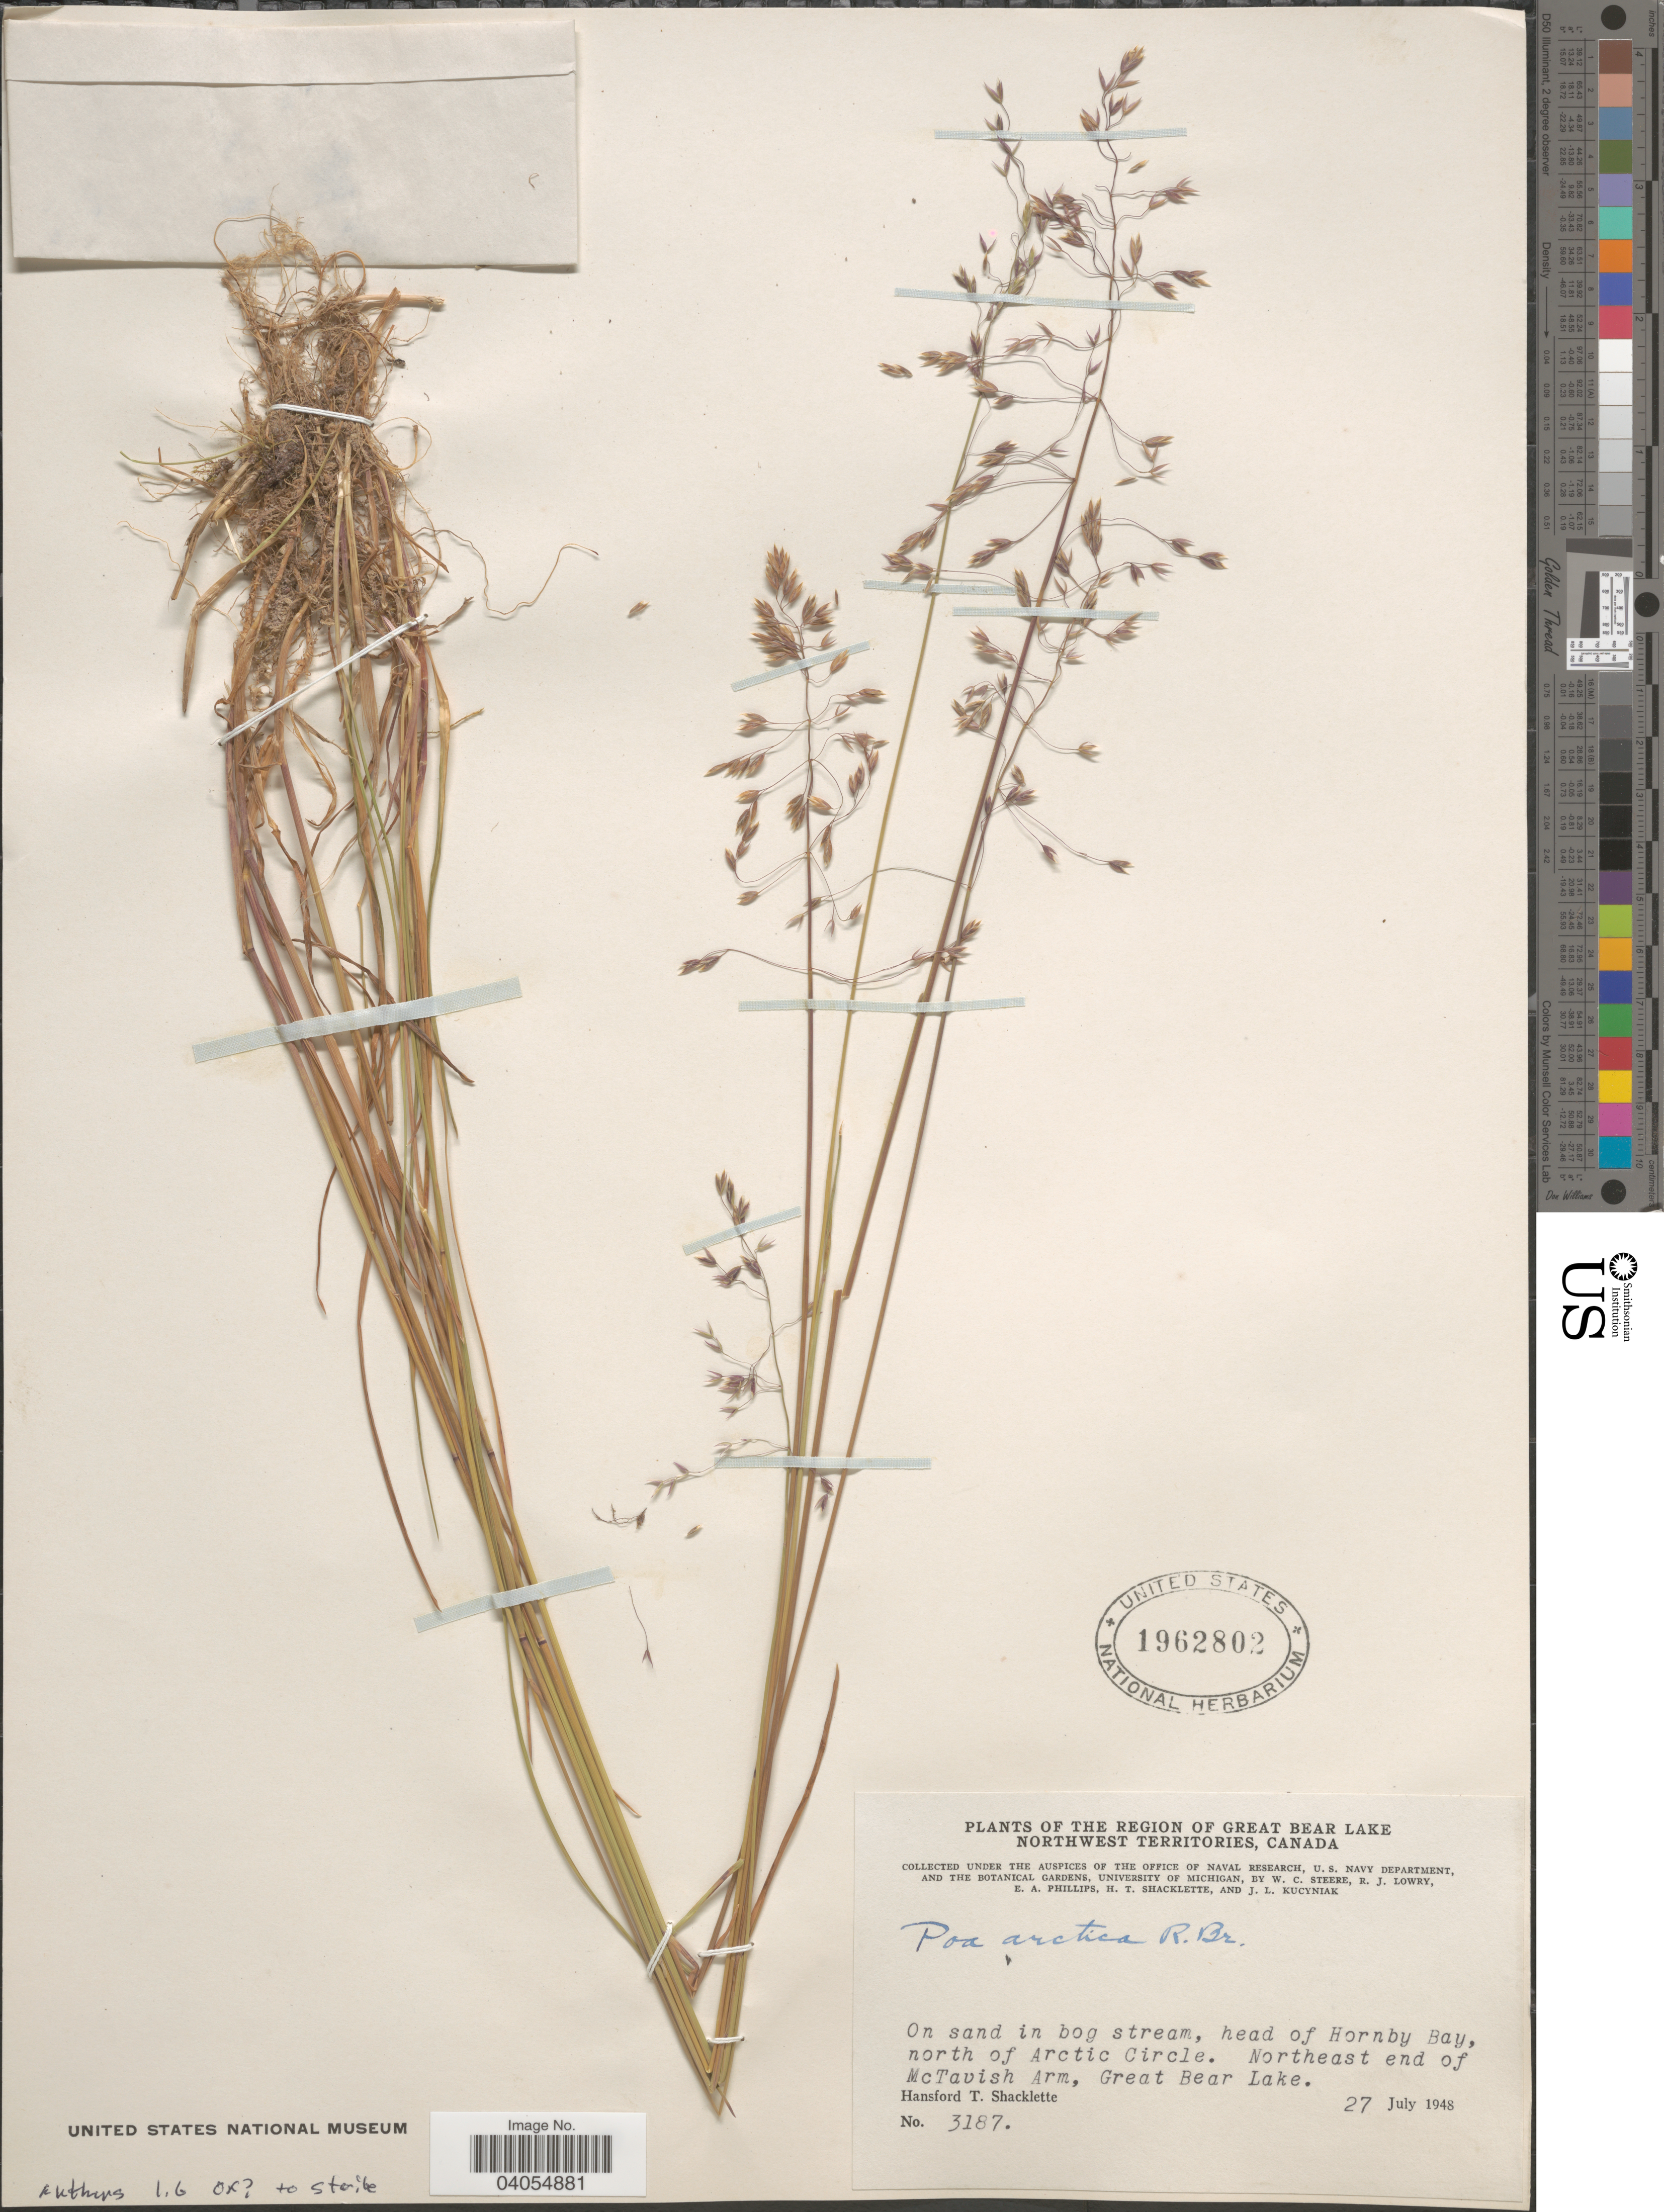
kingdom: Plantae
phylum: Tracheophyta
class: Liliopsida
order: Poales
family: Poaceae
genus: Poa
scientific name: Poa arctica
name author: R. Br.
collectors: H. Shacklette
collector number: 3187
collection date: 1948-07-27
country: Canada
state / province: Northwest Territories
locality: Region of Great Bear Lake. On sand in bog stream, head of Hornby Bay, north of Arctic Circle. Northeast end of McTravish Arm, Great Bear Lake.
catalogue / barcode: US 1962802